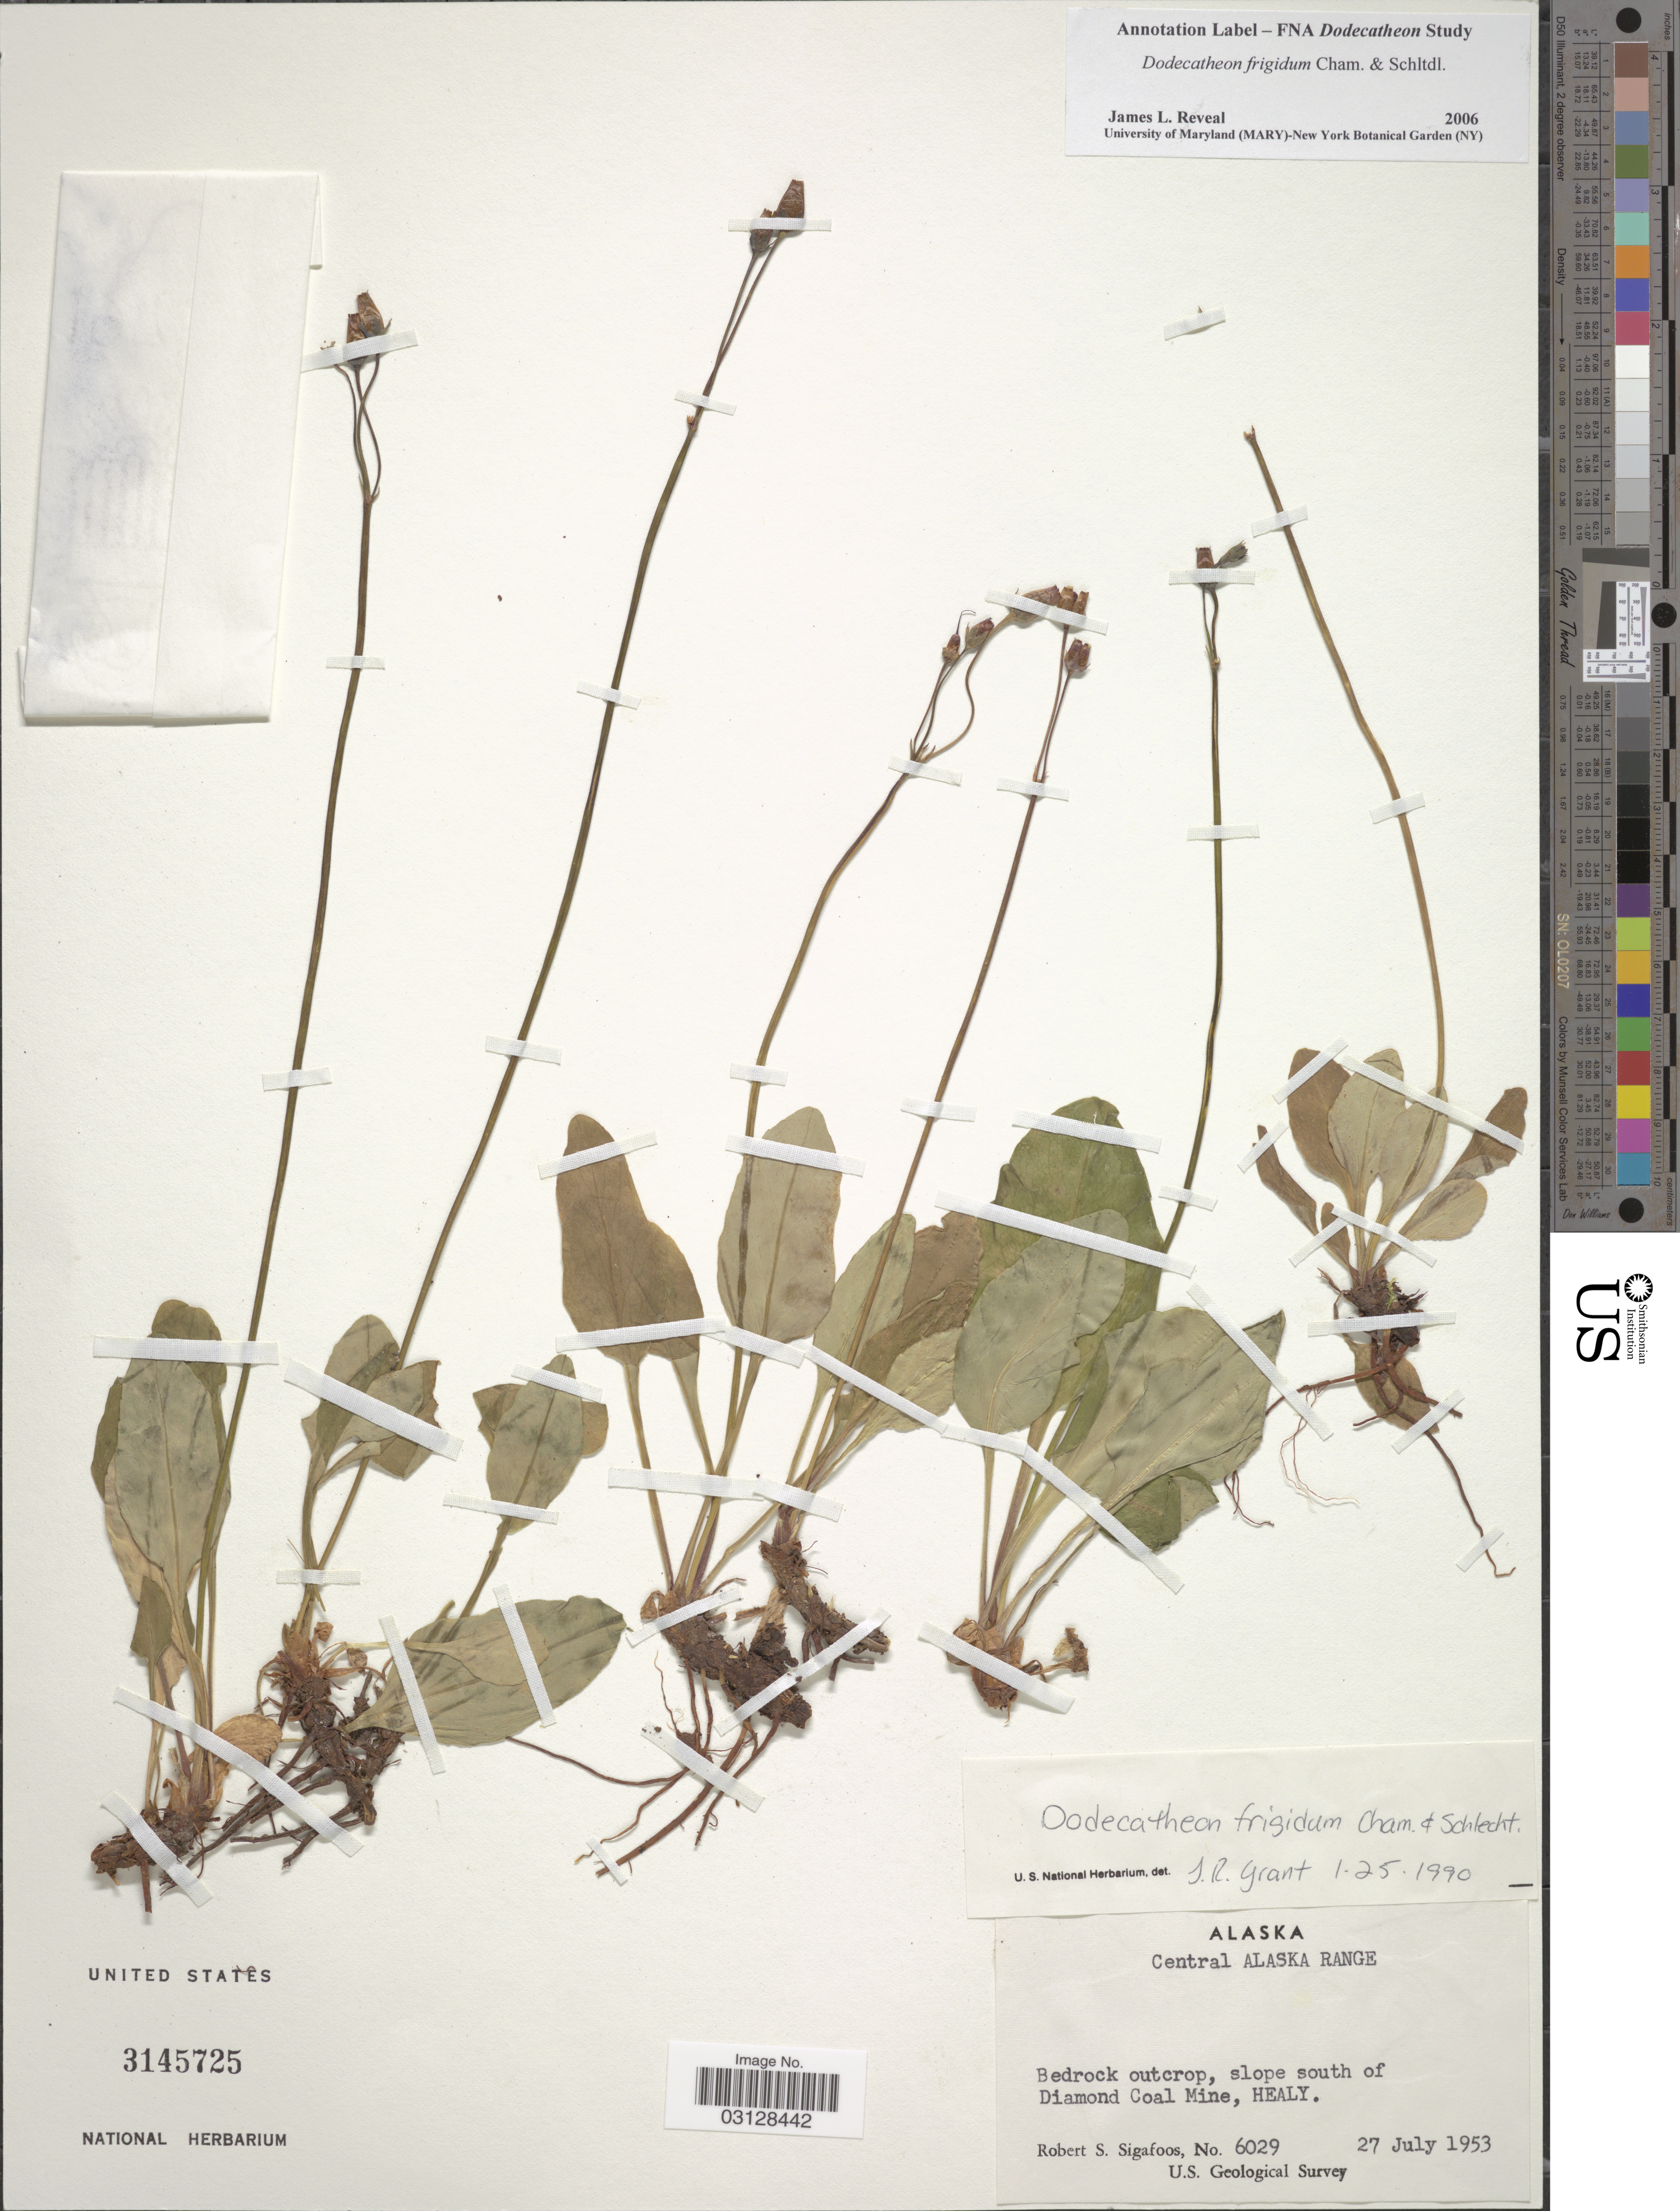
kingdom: Plantae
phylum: Tracheophyta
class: Magnoliopsida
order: Ericales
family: Primulaceae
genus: Dodecatheon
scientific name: Dodecatheon frigidum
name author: Cham. & Schltdl.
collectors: R. Sigafoos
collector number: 6029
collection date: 1953-07-27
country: United States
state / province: Alaska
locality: Central Alaska Range. Bedrock outcrop, slope south of Diamond Coal Mine, Healy.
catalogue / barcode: US 3145725